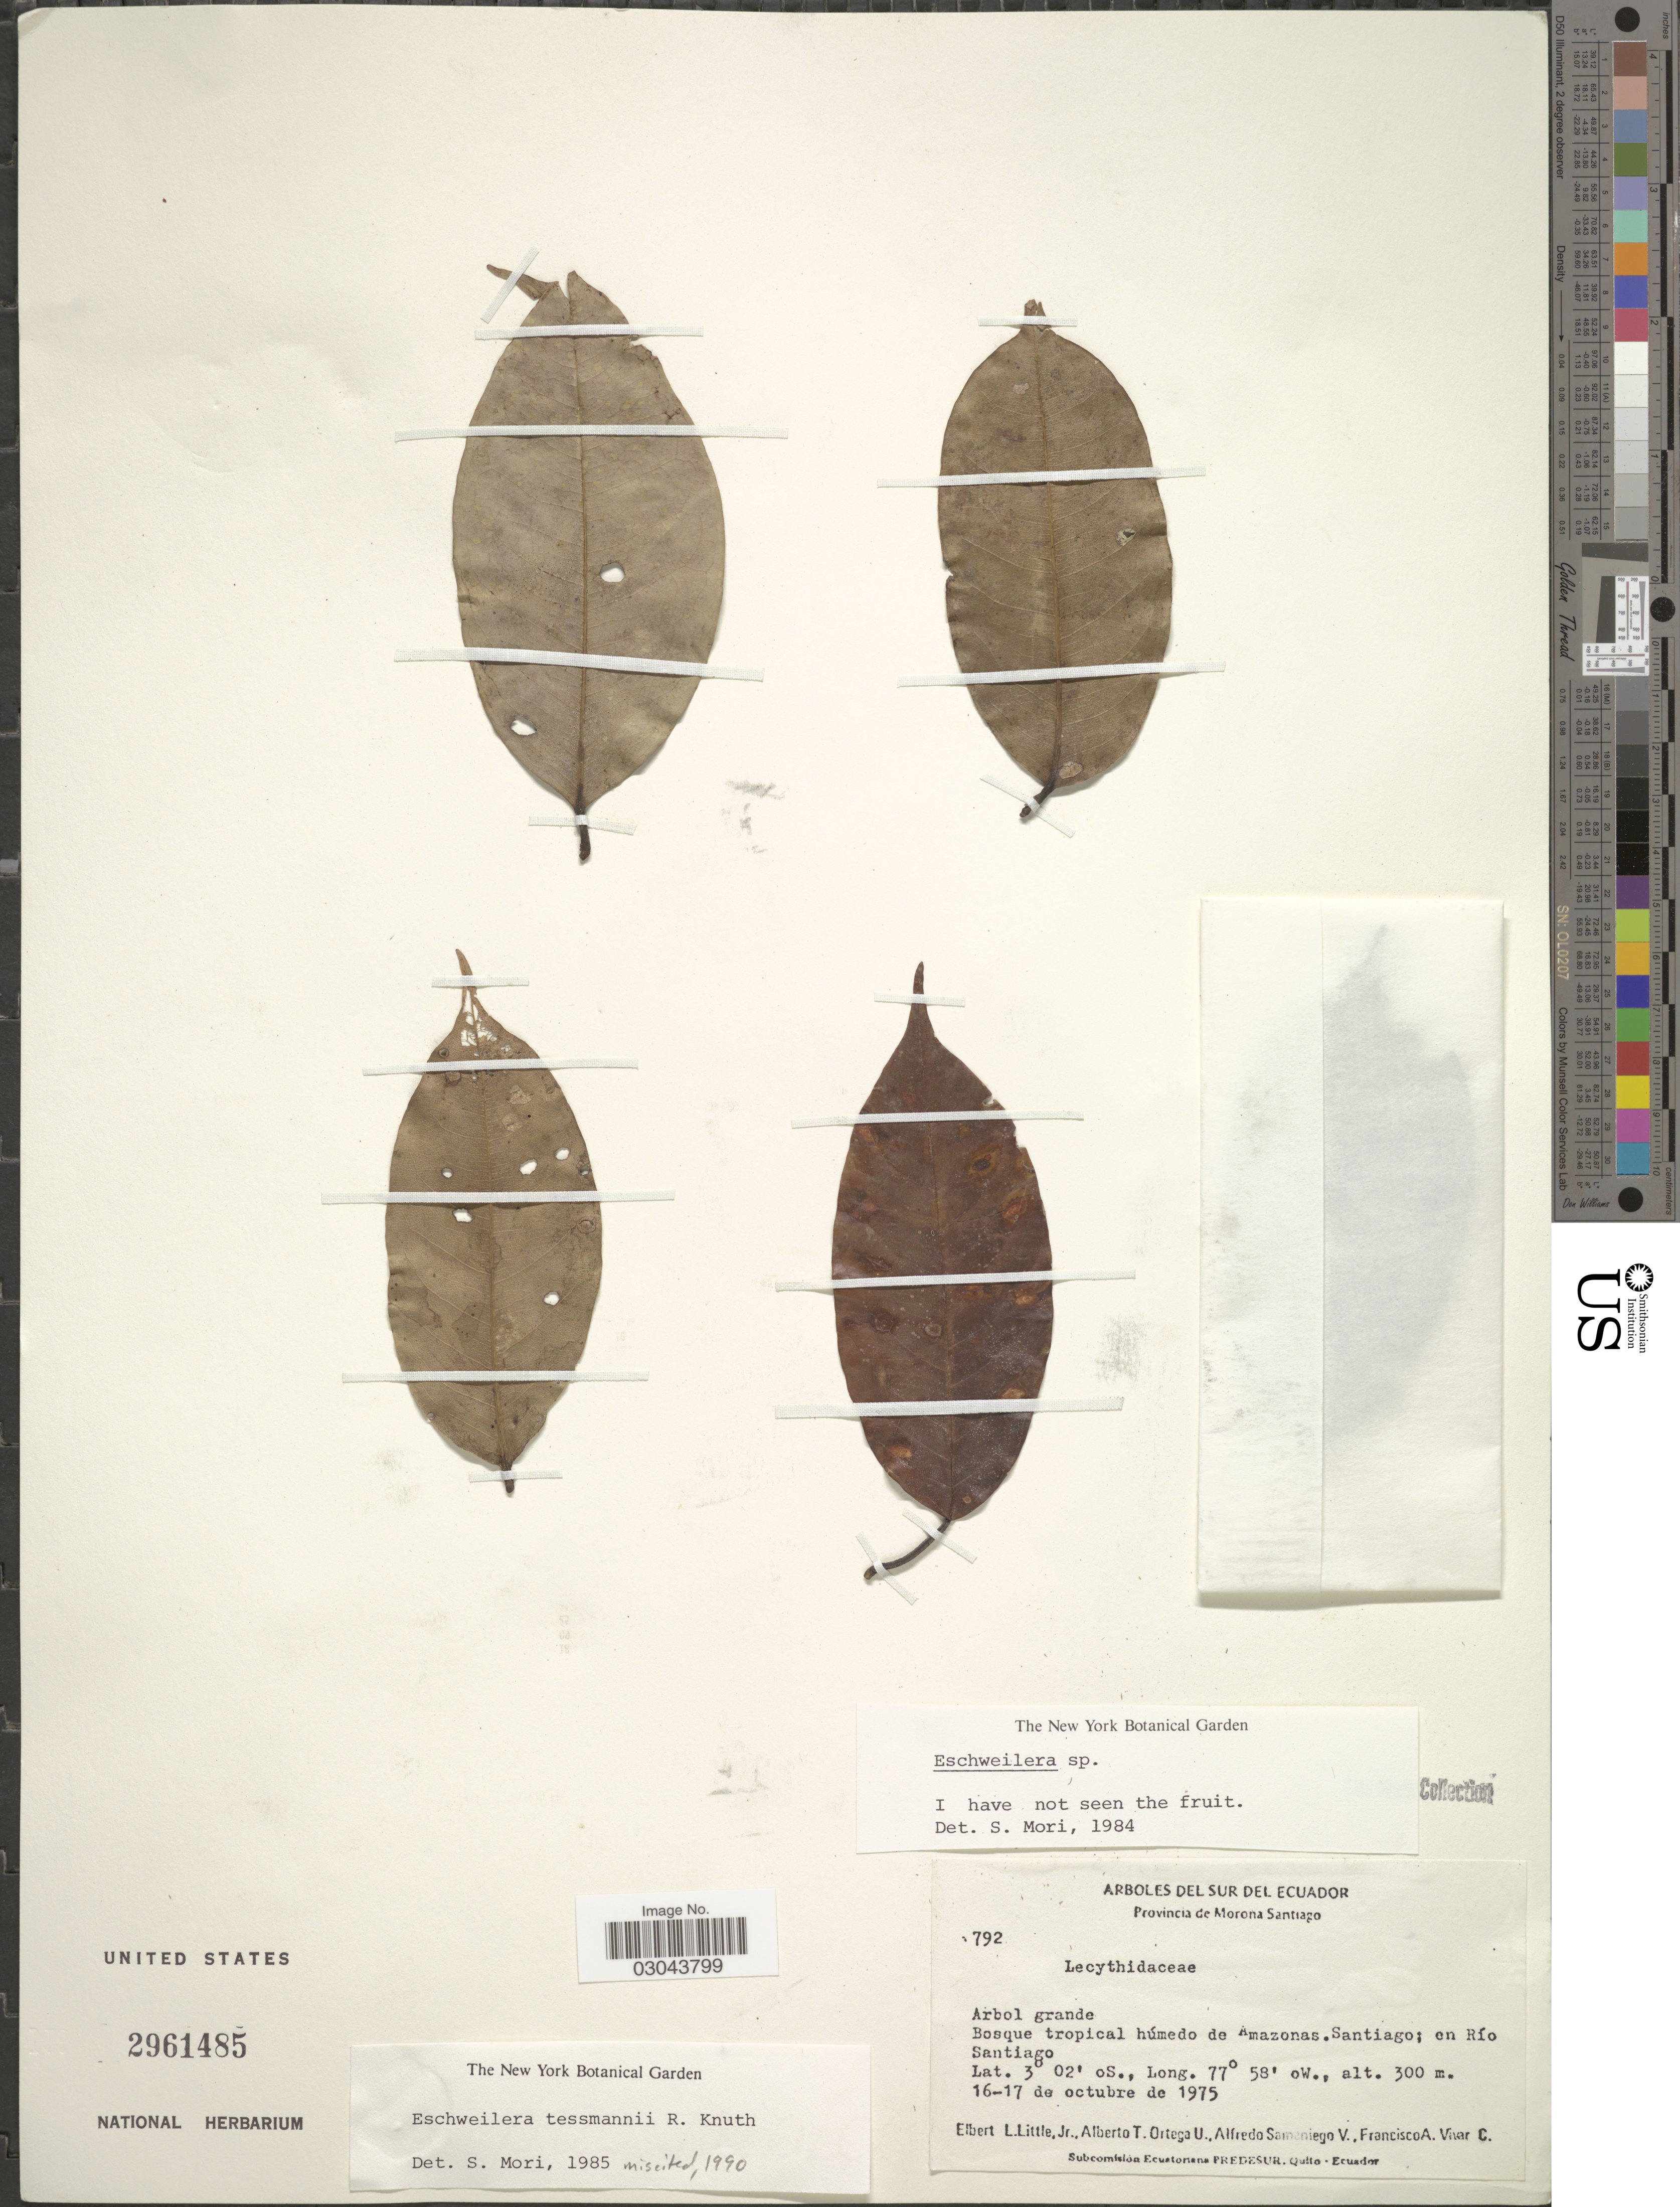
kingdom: Plantae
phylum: Tracheophyta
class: Magnoliopsida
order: Ericales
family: Lecythidaceae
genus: Eschweilera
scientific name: Eschweilera tessmannii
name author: R. Knuth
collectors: E. L. Little, A. T. Ortega U., A. V. Samaniego & F. A. Vivar C.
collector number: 792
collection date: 1975-10-16/1975-10-17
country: Ecuador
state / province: Morona-Santiago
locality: Bosque tropical húmedo de Amazonas. Santiago; on Río Santiago.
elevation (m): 300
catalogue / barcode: US 2961485